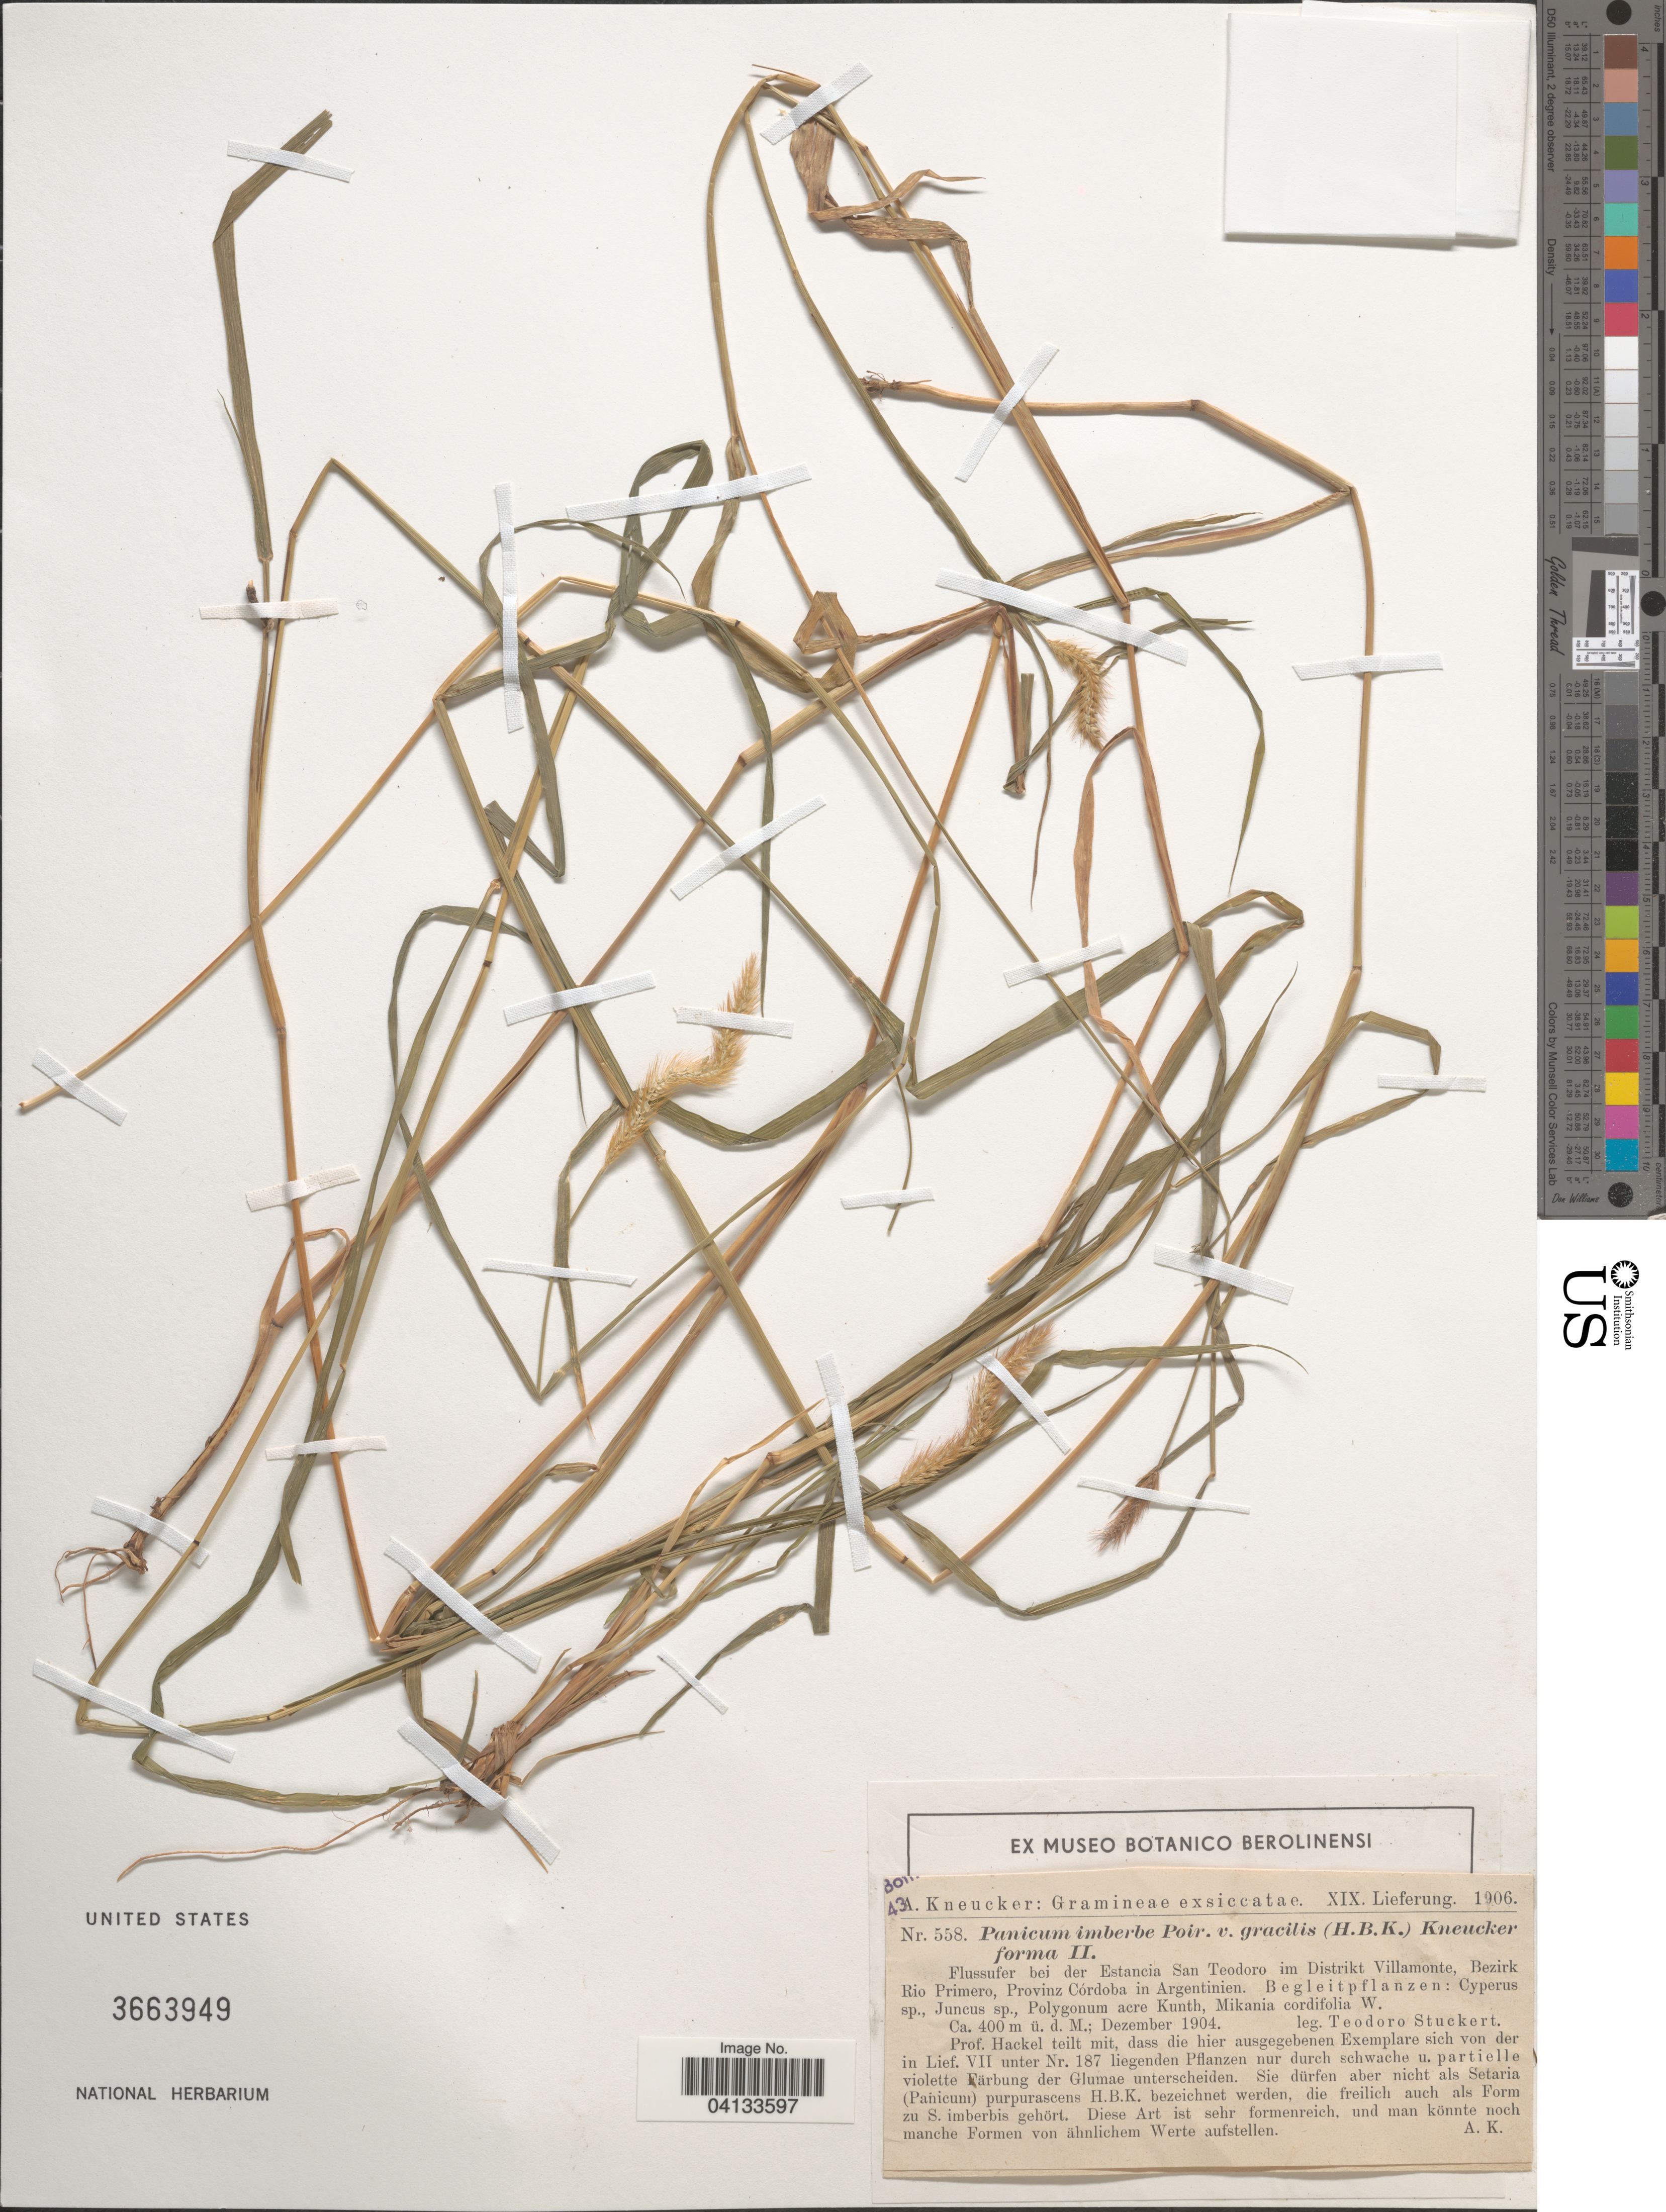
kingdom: Plantae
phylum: Tracheophyta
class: Liliopsida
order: Poales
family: Poaceae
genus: Setaria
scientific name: Setaria parviflora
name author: (Poir.) Kerguélen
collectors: T. Stuckert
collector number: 558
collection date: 1904-12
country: Argentina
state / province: Cordoba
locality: Flussufer bei der Estancia San Teodoro im Distrikt Villamonte, Bezirk Rio Primero, Provinz Córdoba in Argentinien.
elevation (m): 400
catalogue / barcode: US 3663949